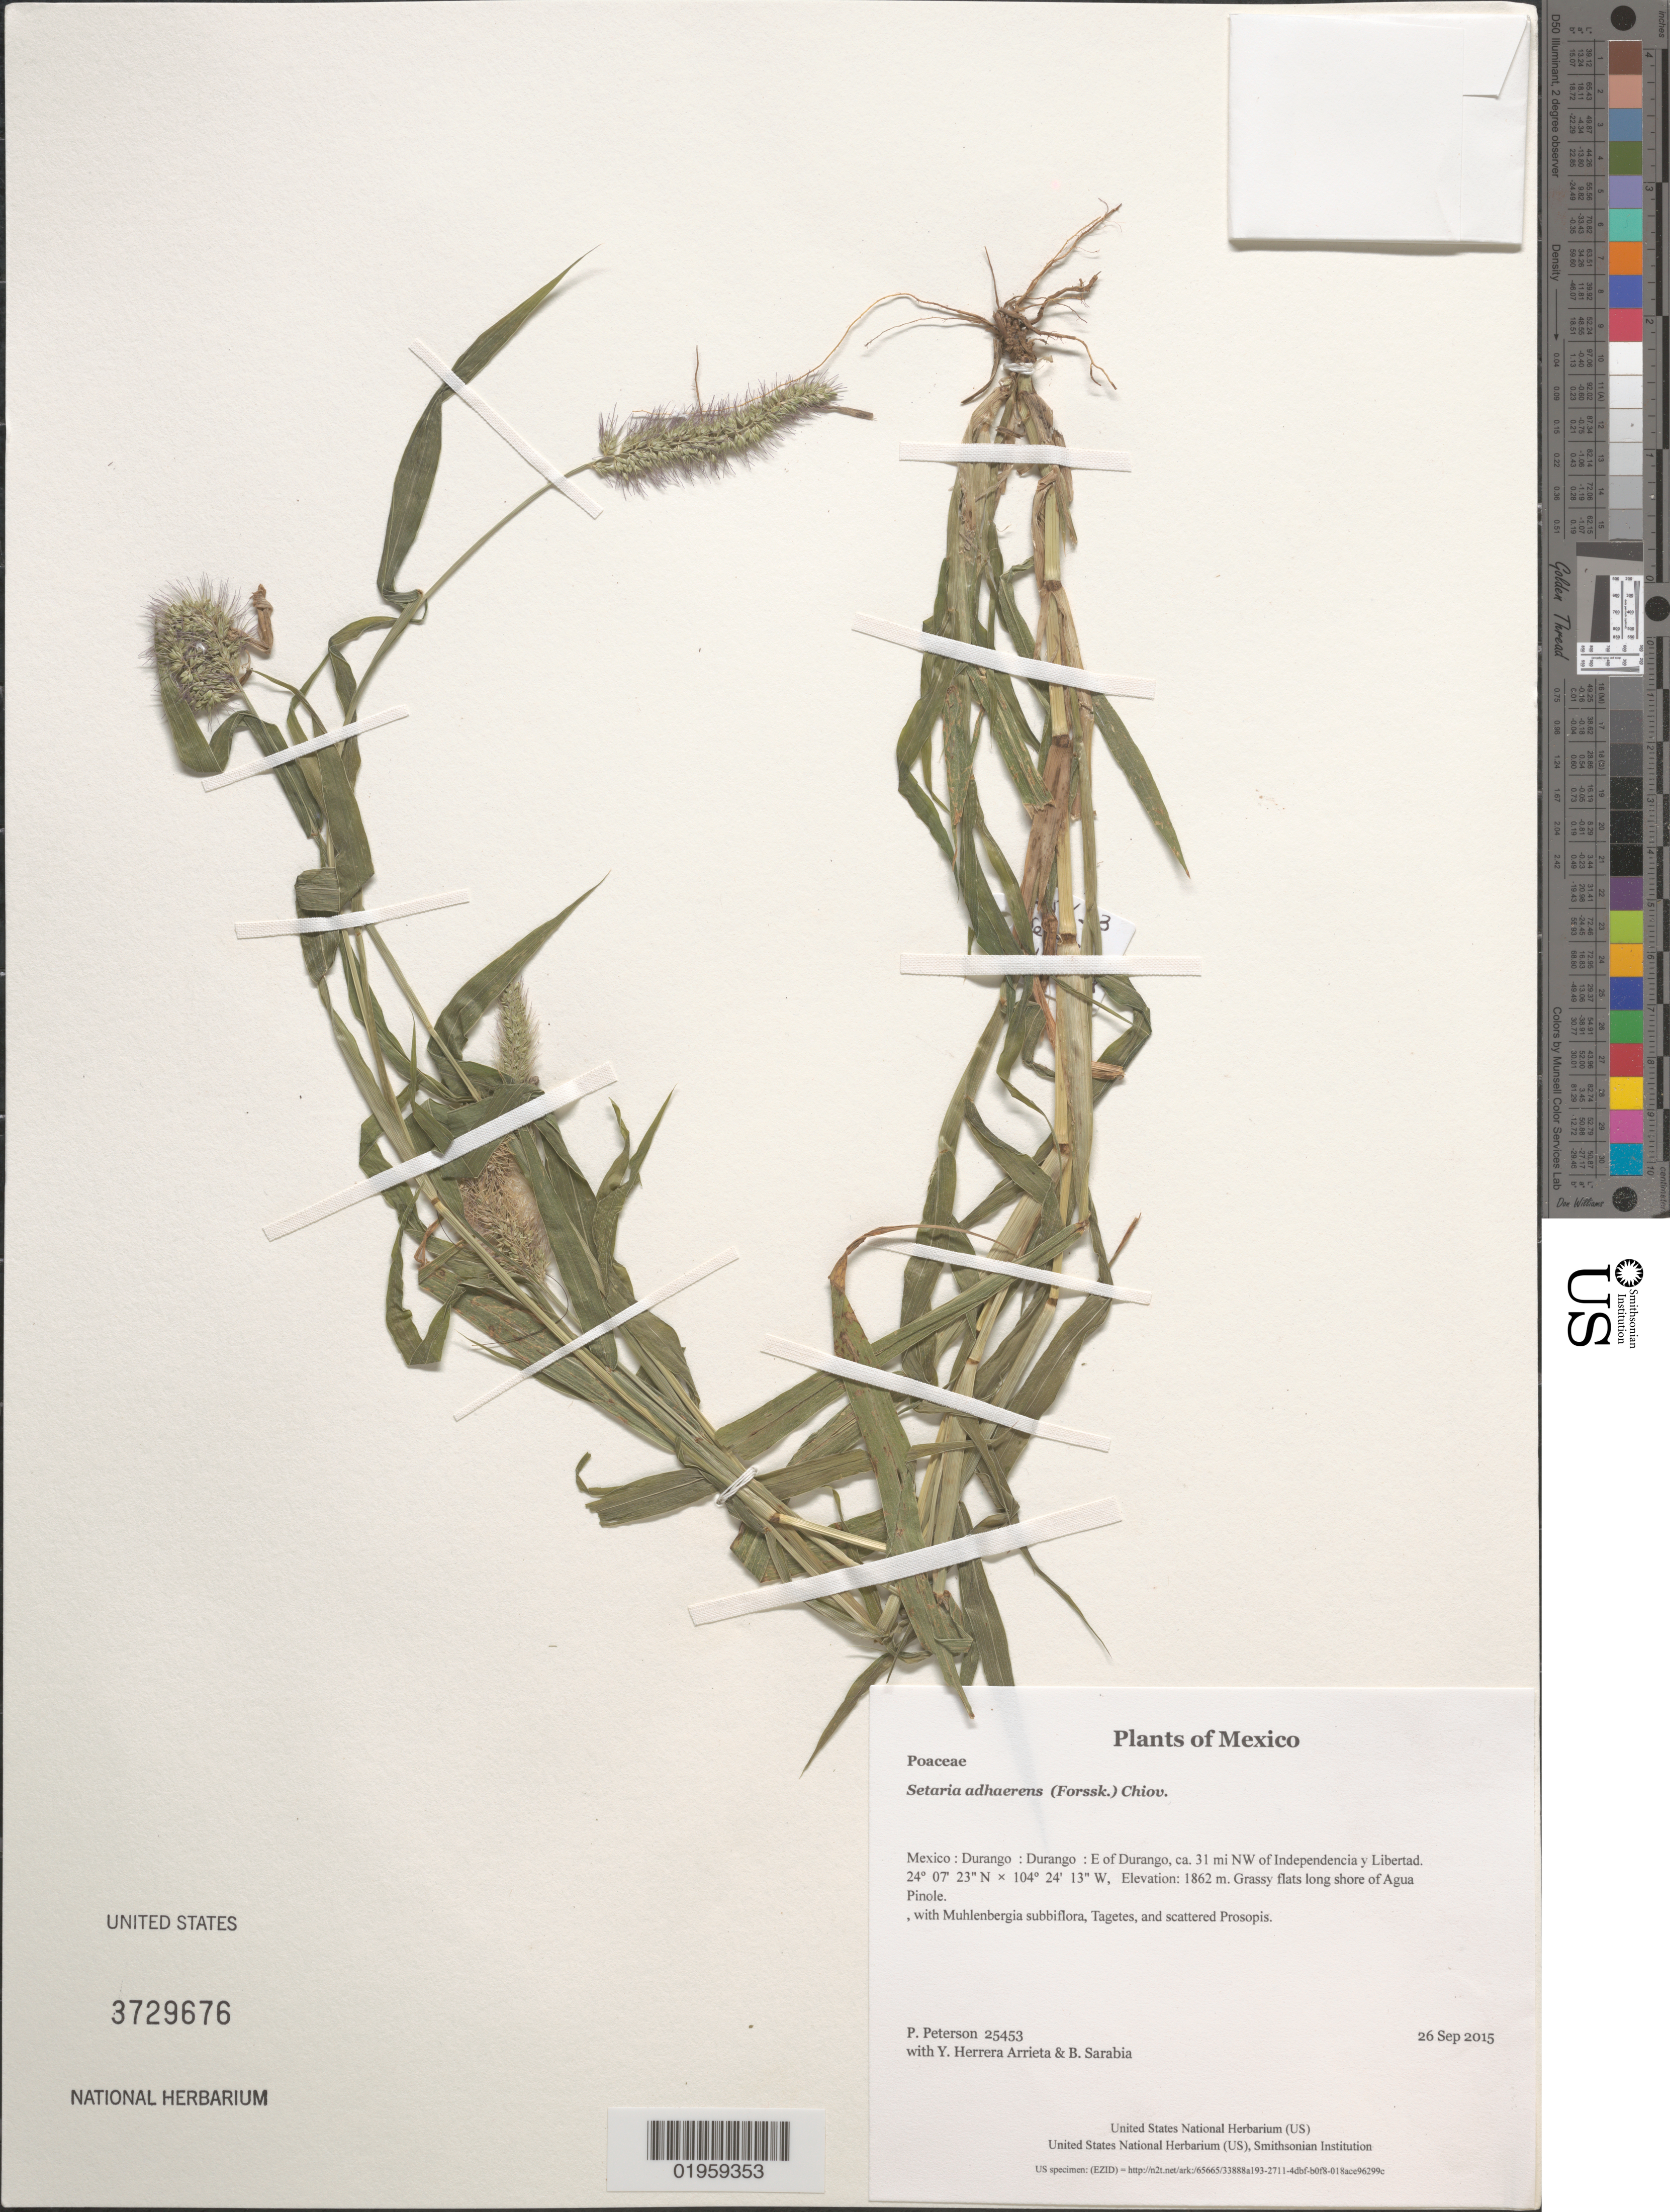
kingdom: Plantae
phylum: Tracheophyta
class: Liliopsida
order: Poales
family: Poaceae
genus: Setaria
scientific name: Setaria adhaerens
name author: (Forssk.) Chiov.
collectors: P. M. Peterson, Y. Herrera Arrieta & B. Sarabia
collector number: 25453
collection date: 2015-09-26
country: Mexico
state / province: Durango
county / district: Durango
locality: E of Durango, ca. 31 mi NW of Independencia y Libertad.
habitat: Grassy flats long shore of Agua Pinole.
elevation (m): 1862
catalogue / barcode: US 3729676